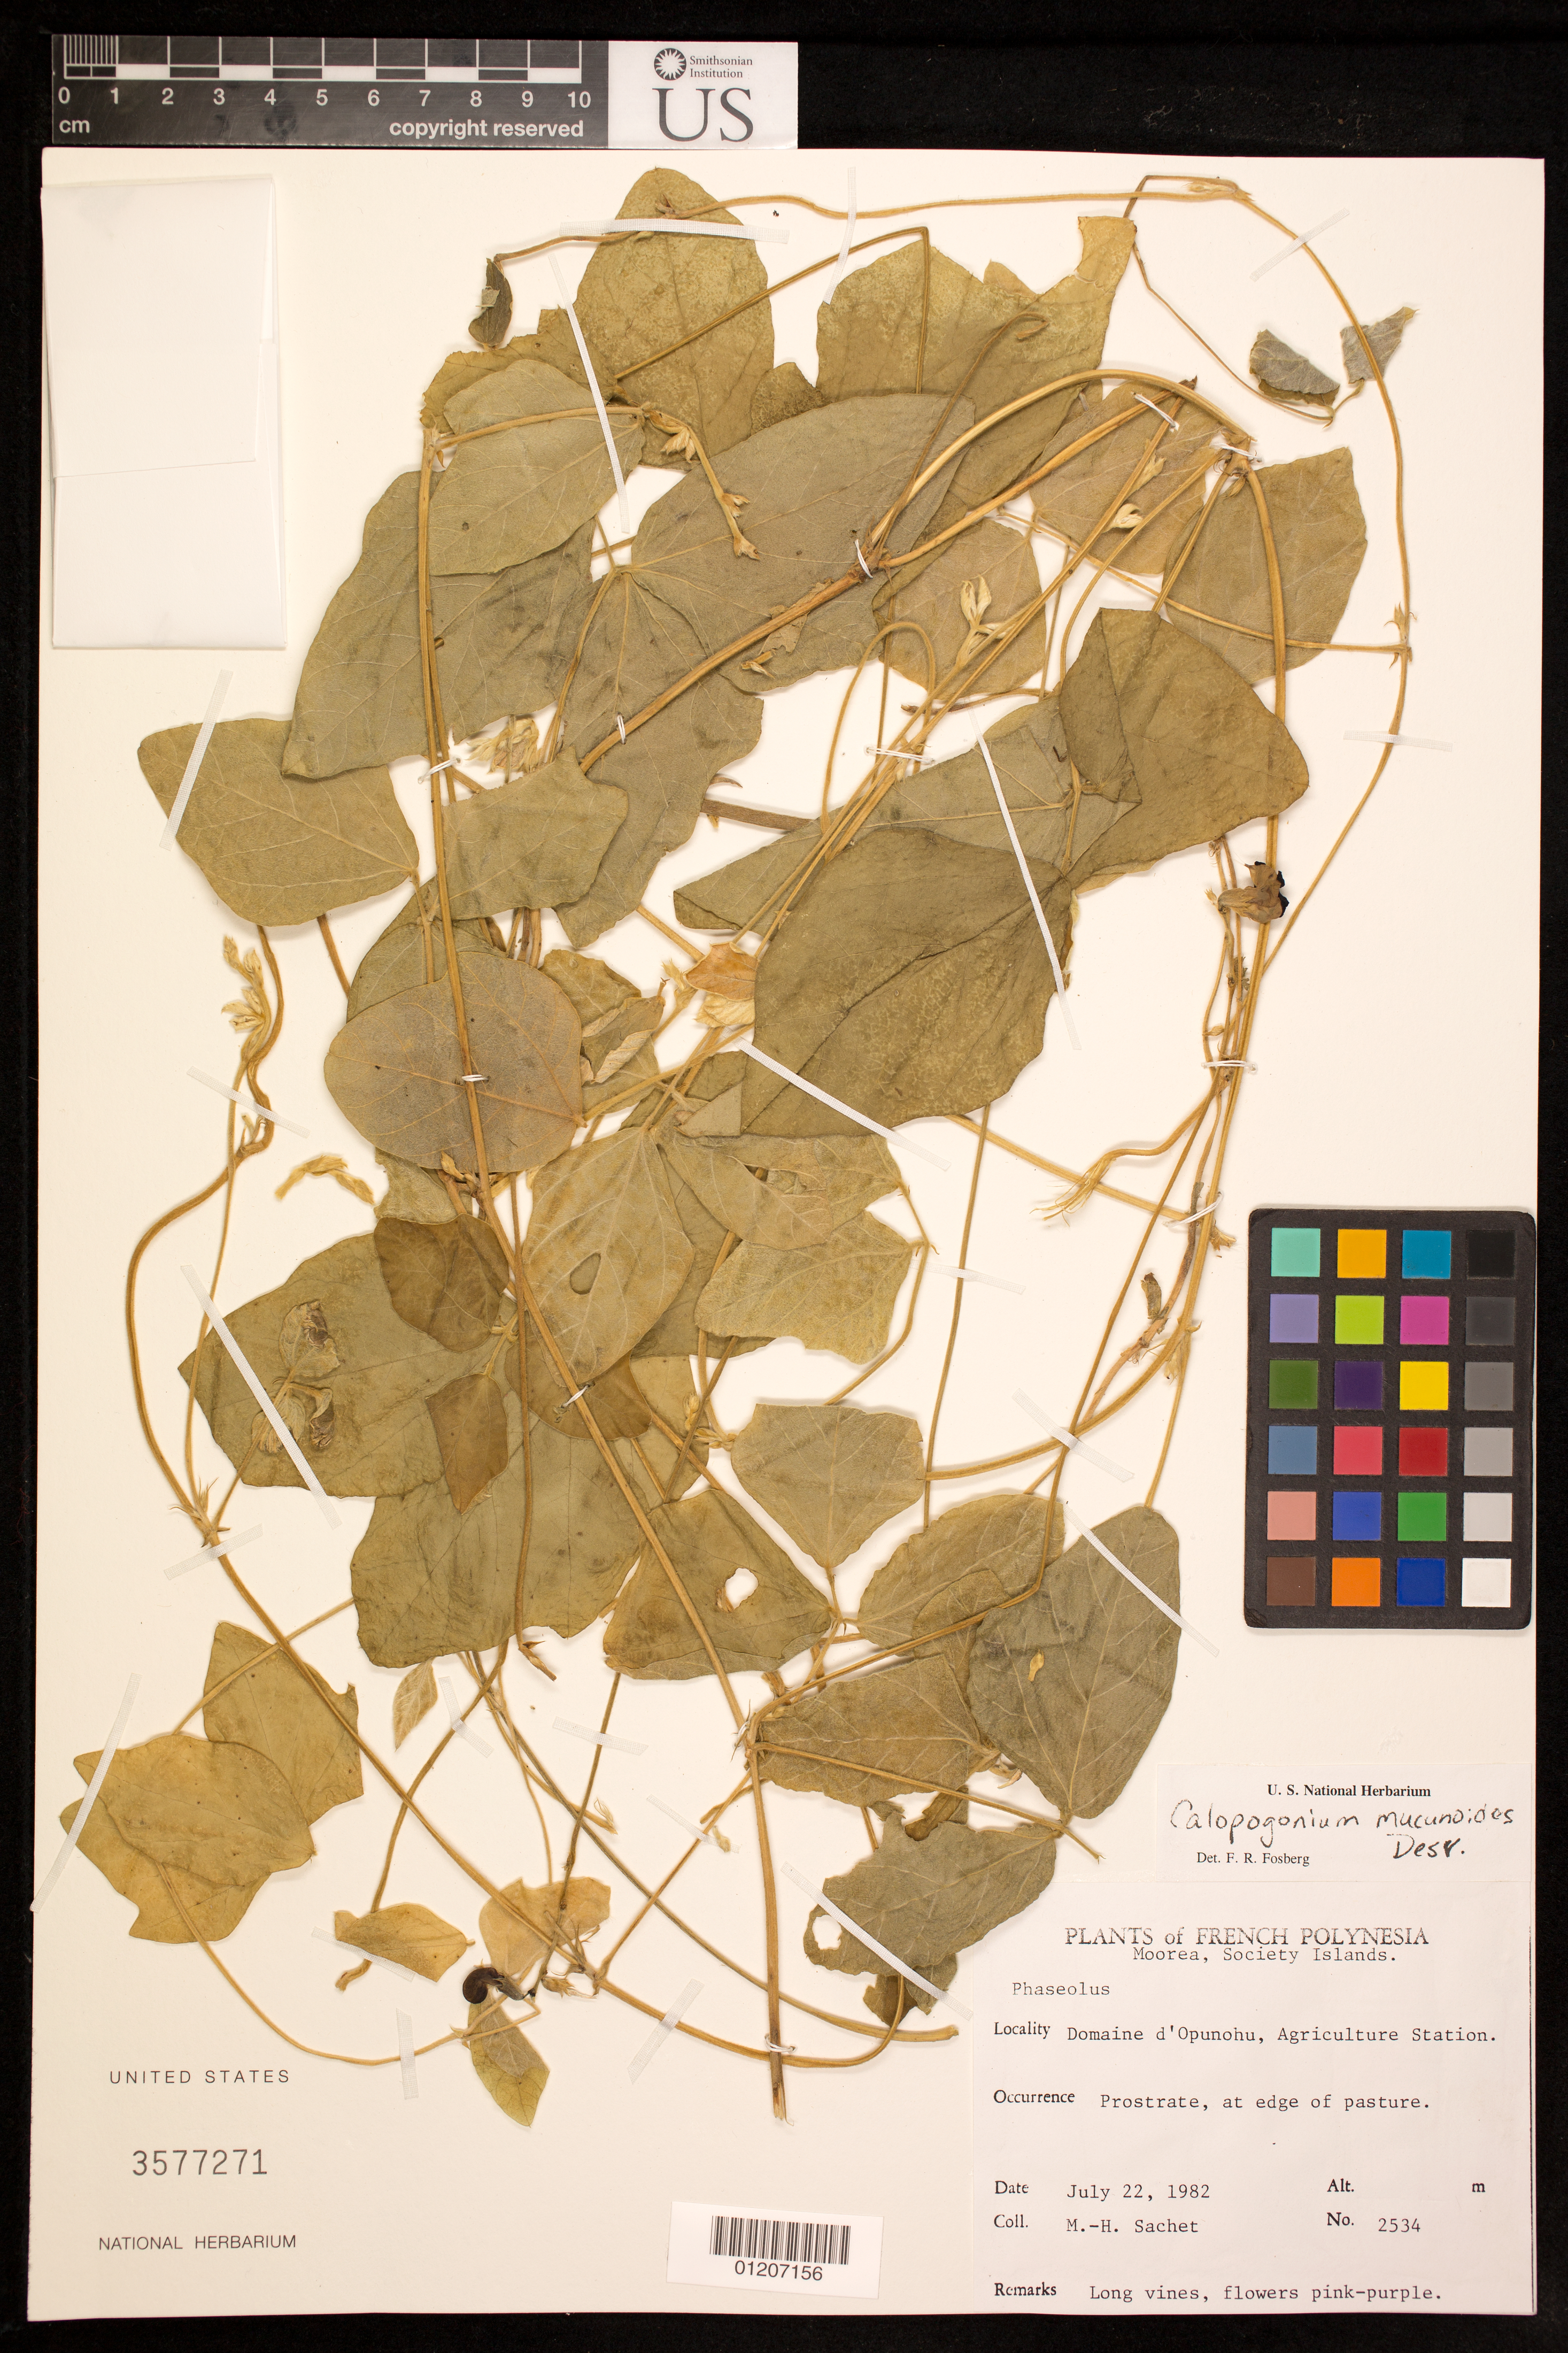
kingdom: Plantae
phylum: Tracheophyta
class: Magnoliopsida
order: Fabales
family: Fabaceae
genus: Macroptilium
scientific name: Macroptilium atropurpureum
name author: (DC.) Urb.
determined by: Egan, Ashley N., (US), Smithsonian Institution - National Museum of Natural History (UNITED STATES)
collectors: M.-H. Sachet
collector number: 2534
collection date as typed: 22 Jul 1982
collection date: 1982-07-22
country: French Polynesia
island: Moorea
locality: Domaine d'opunohu, agriculture station [Society Is.]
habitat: Edge of pasture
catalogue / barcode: US 3577271